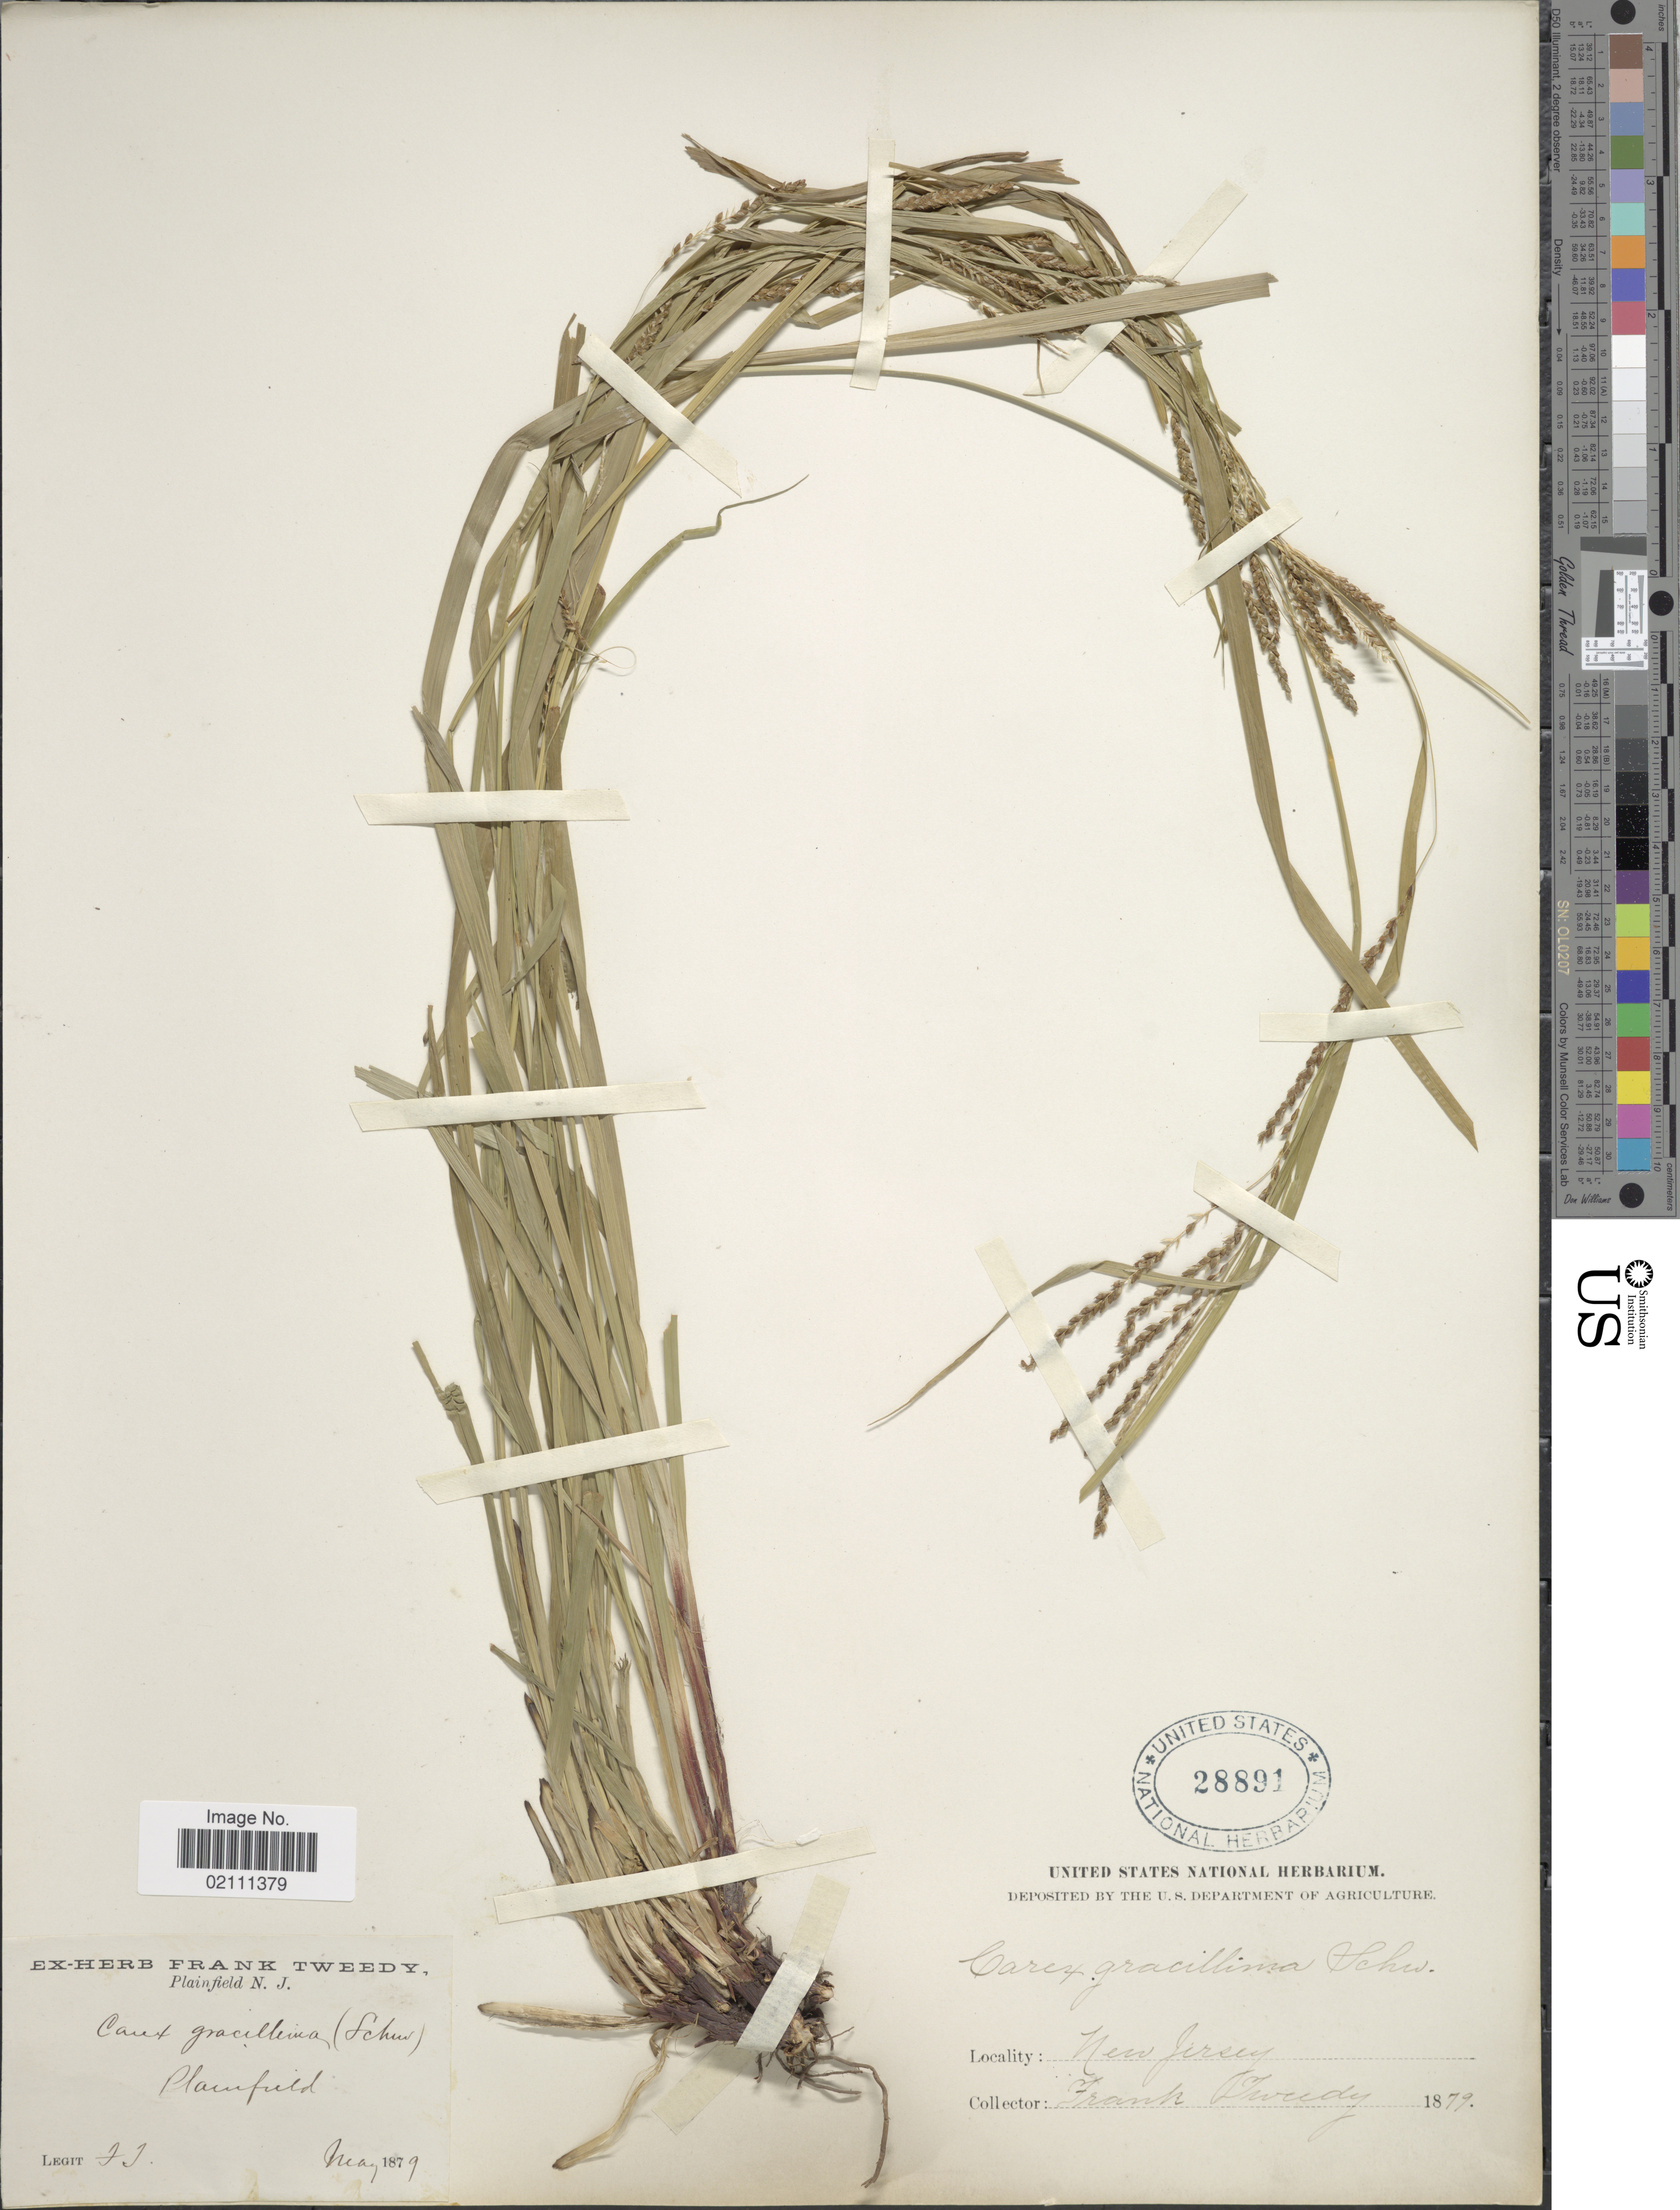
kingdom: Plantae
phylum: Tracheophyta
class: Liliopsida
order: Poales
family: Cyperaceae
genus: Carex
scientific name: Carex gracillima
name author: Schwein.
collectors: F. Tweedy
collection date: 1879-05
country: United States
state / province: New Jersey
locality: Plainfield.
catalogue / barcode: US 28891